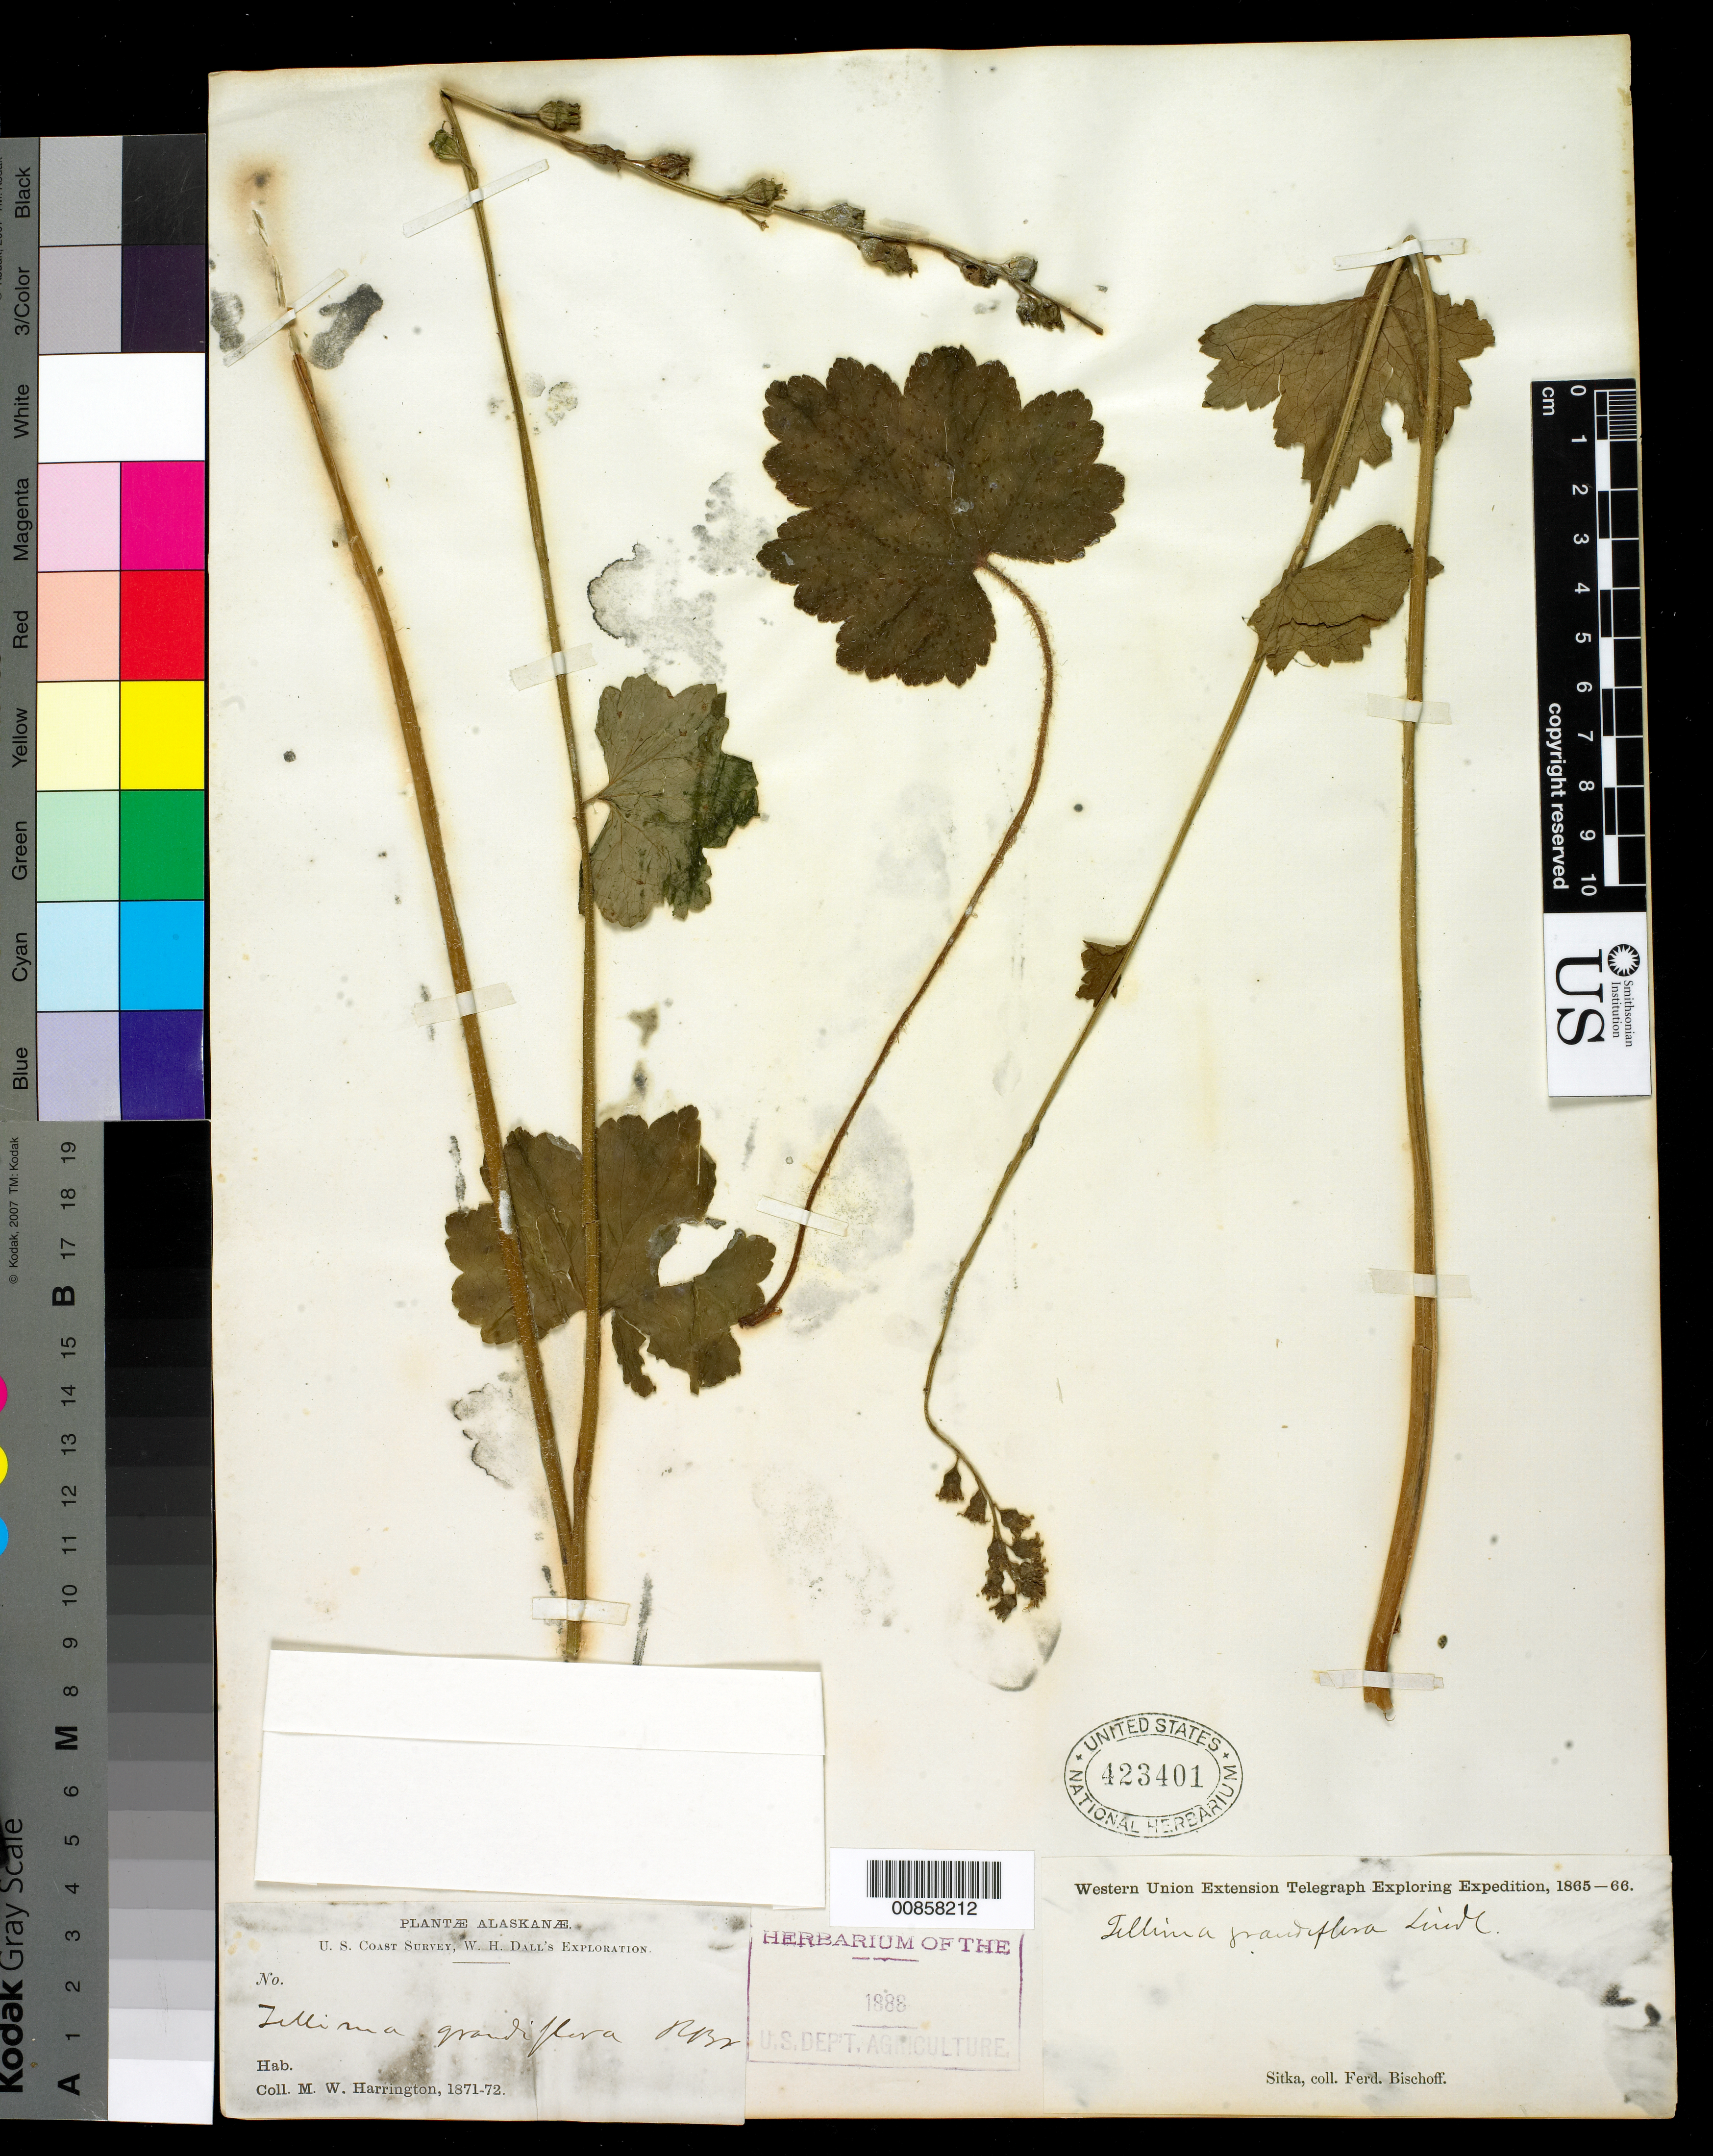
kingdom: Plantae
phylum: Tracheophyta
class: Magnoliopsida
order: Saxifragales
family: Saxifragaceae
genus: Tellima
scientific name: Tellima grandiflora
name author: (Pursh) Douglas ex Lindl.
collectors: F. Bischoff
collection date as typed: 1865 to -- --- 1866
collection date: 1865/1866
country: United States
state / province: Alaska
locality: Sitka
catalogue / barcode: US 423401